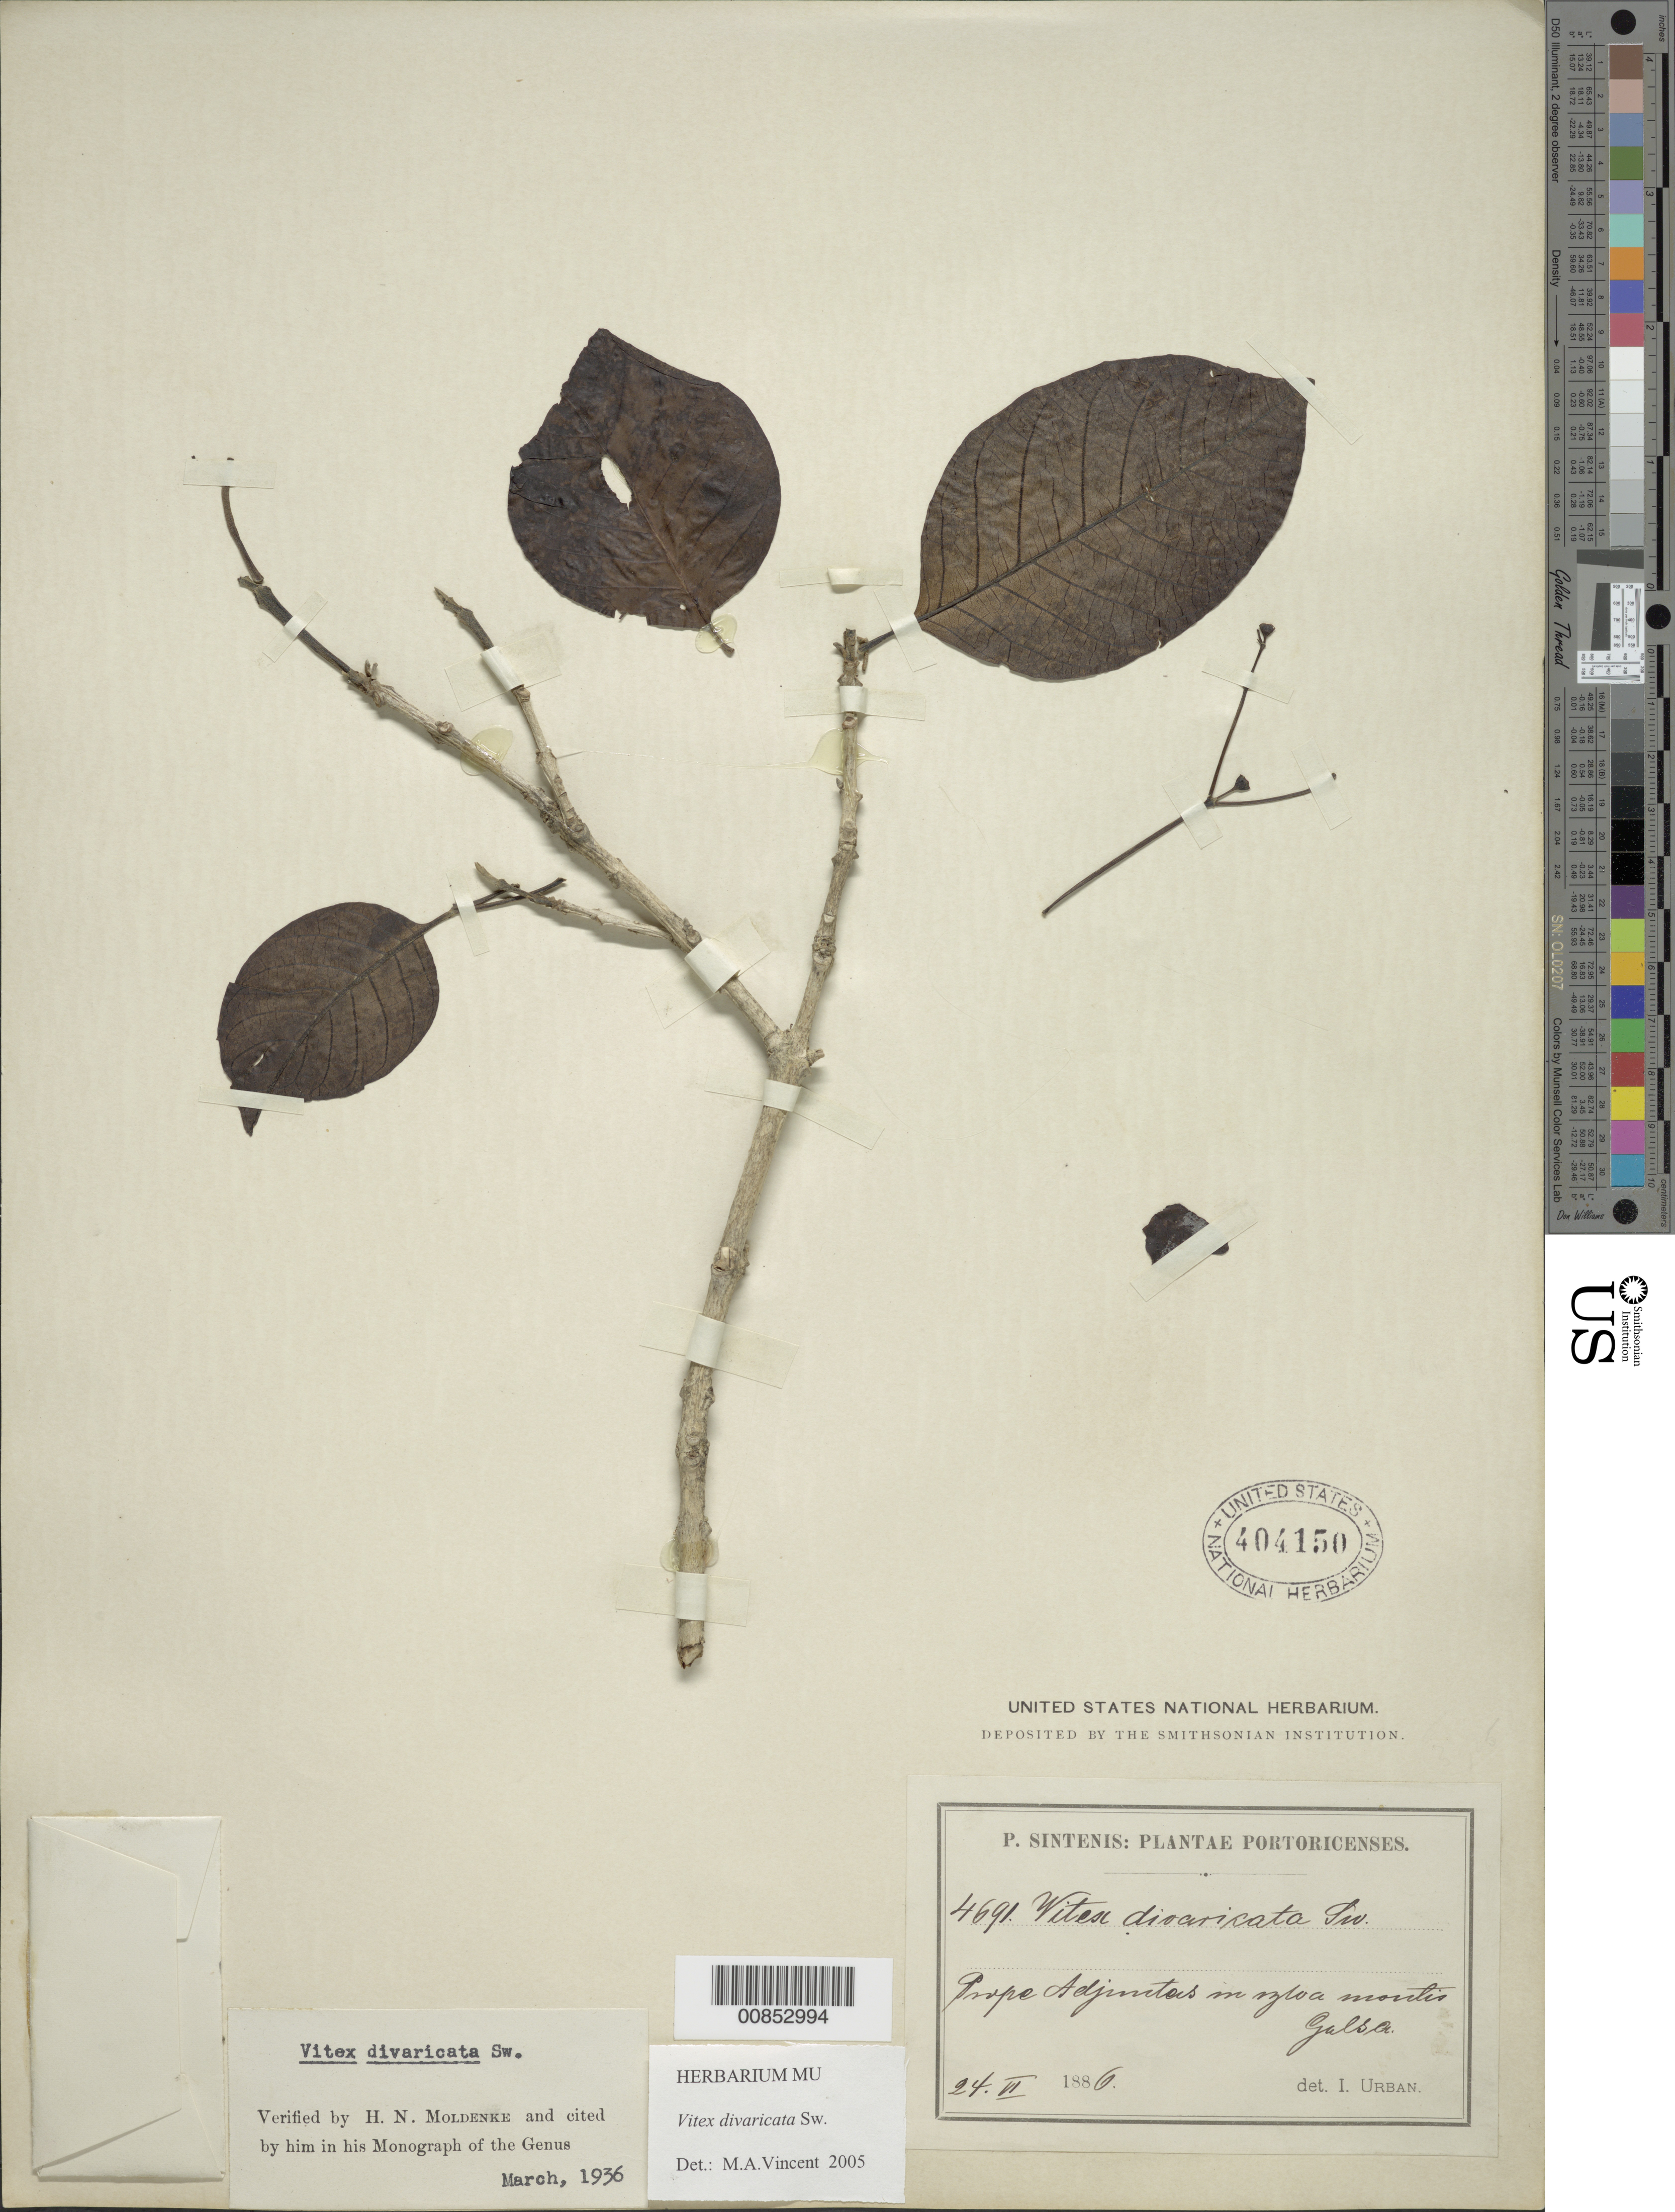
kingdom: Plantae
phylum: Tracheophyta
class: Magnoliopsida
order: Lamiales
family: Lamiaceae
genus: Vitex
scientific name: Vitex divaricata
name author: Sw.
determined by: Vincent, Michael A.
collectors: P. Sintenis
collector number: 4691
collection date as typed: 24 Jun 1886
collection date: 1886-06-24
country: Puerto Rico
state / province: Ponce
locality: Adjuntas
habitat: in sylva montis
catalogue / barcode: US 404150